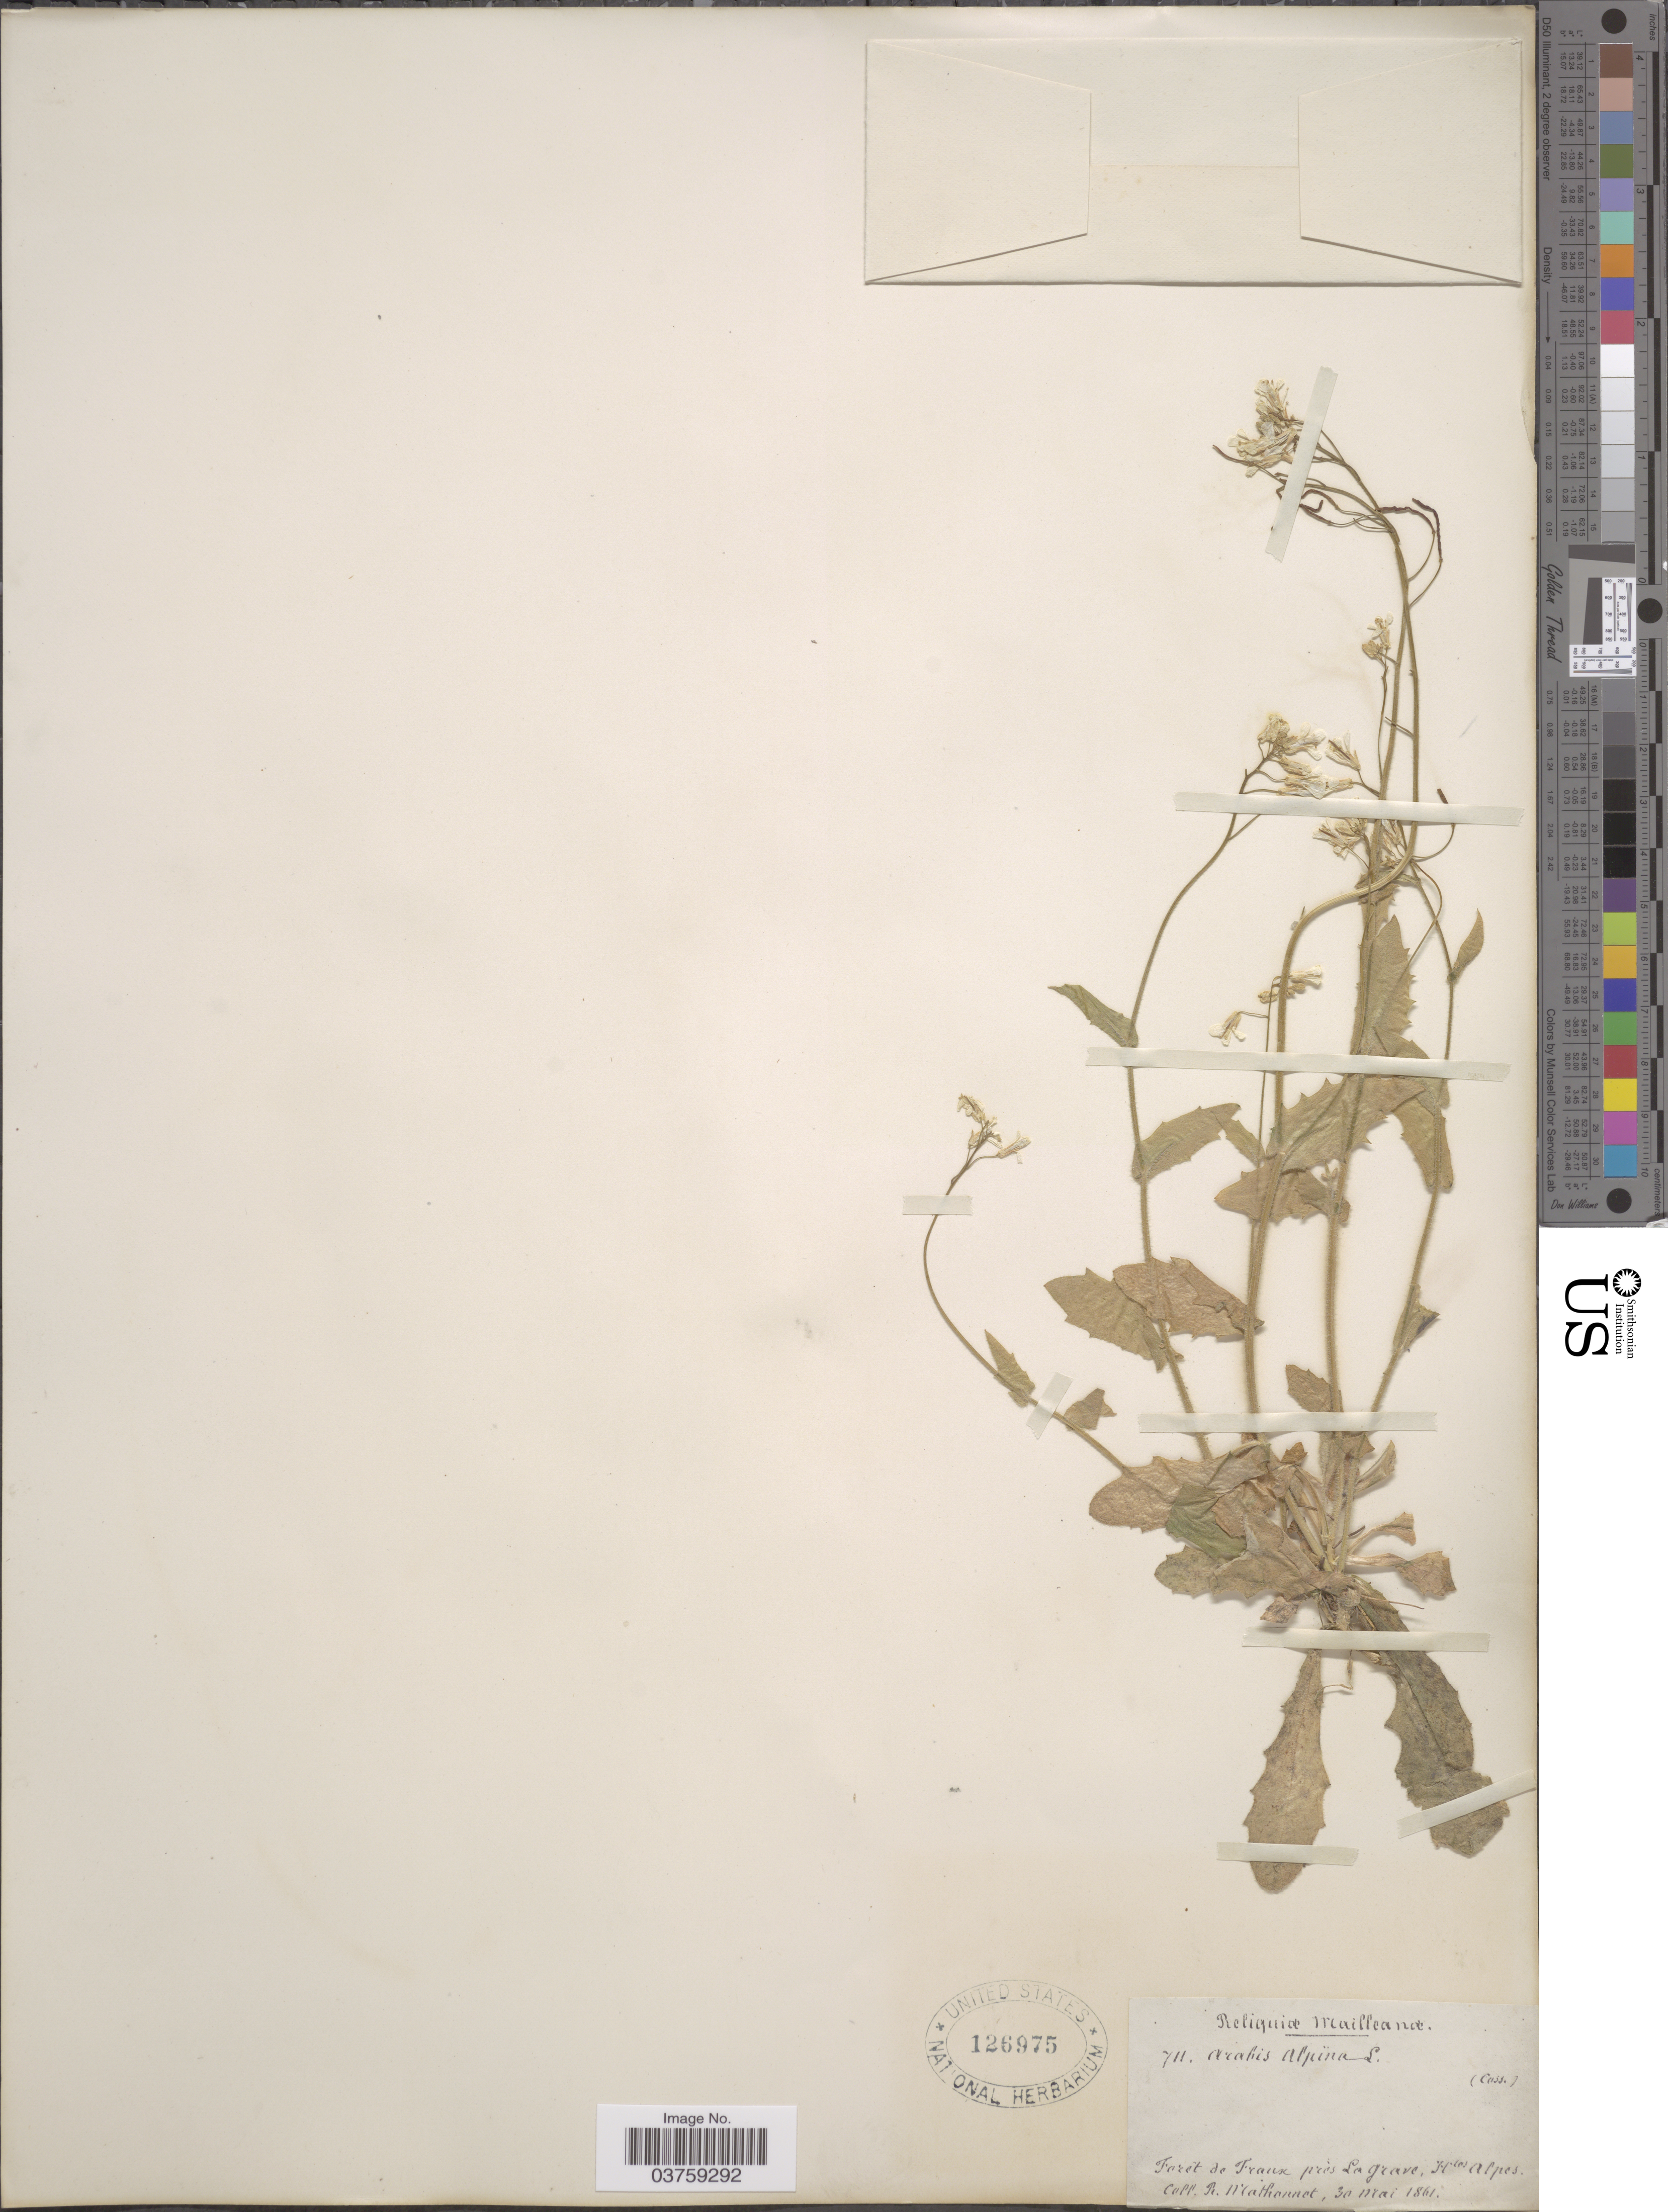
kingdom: Plantae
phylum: Tracheophyta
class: Magnoliopsida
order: Brassicales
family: Brassicaceae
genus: Arabis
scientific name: Arabis alpina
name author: L.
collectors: R. Mathonnet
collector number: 711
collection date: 1861-05-30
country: France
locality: Forêt de France, près la Grave, Htes Alpes.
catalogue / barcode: US 126975